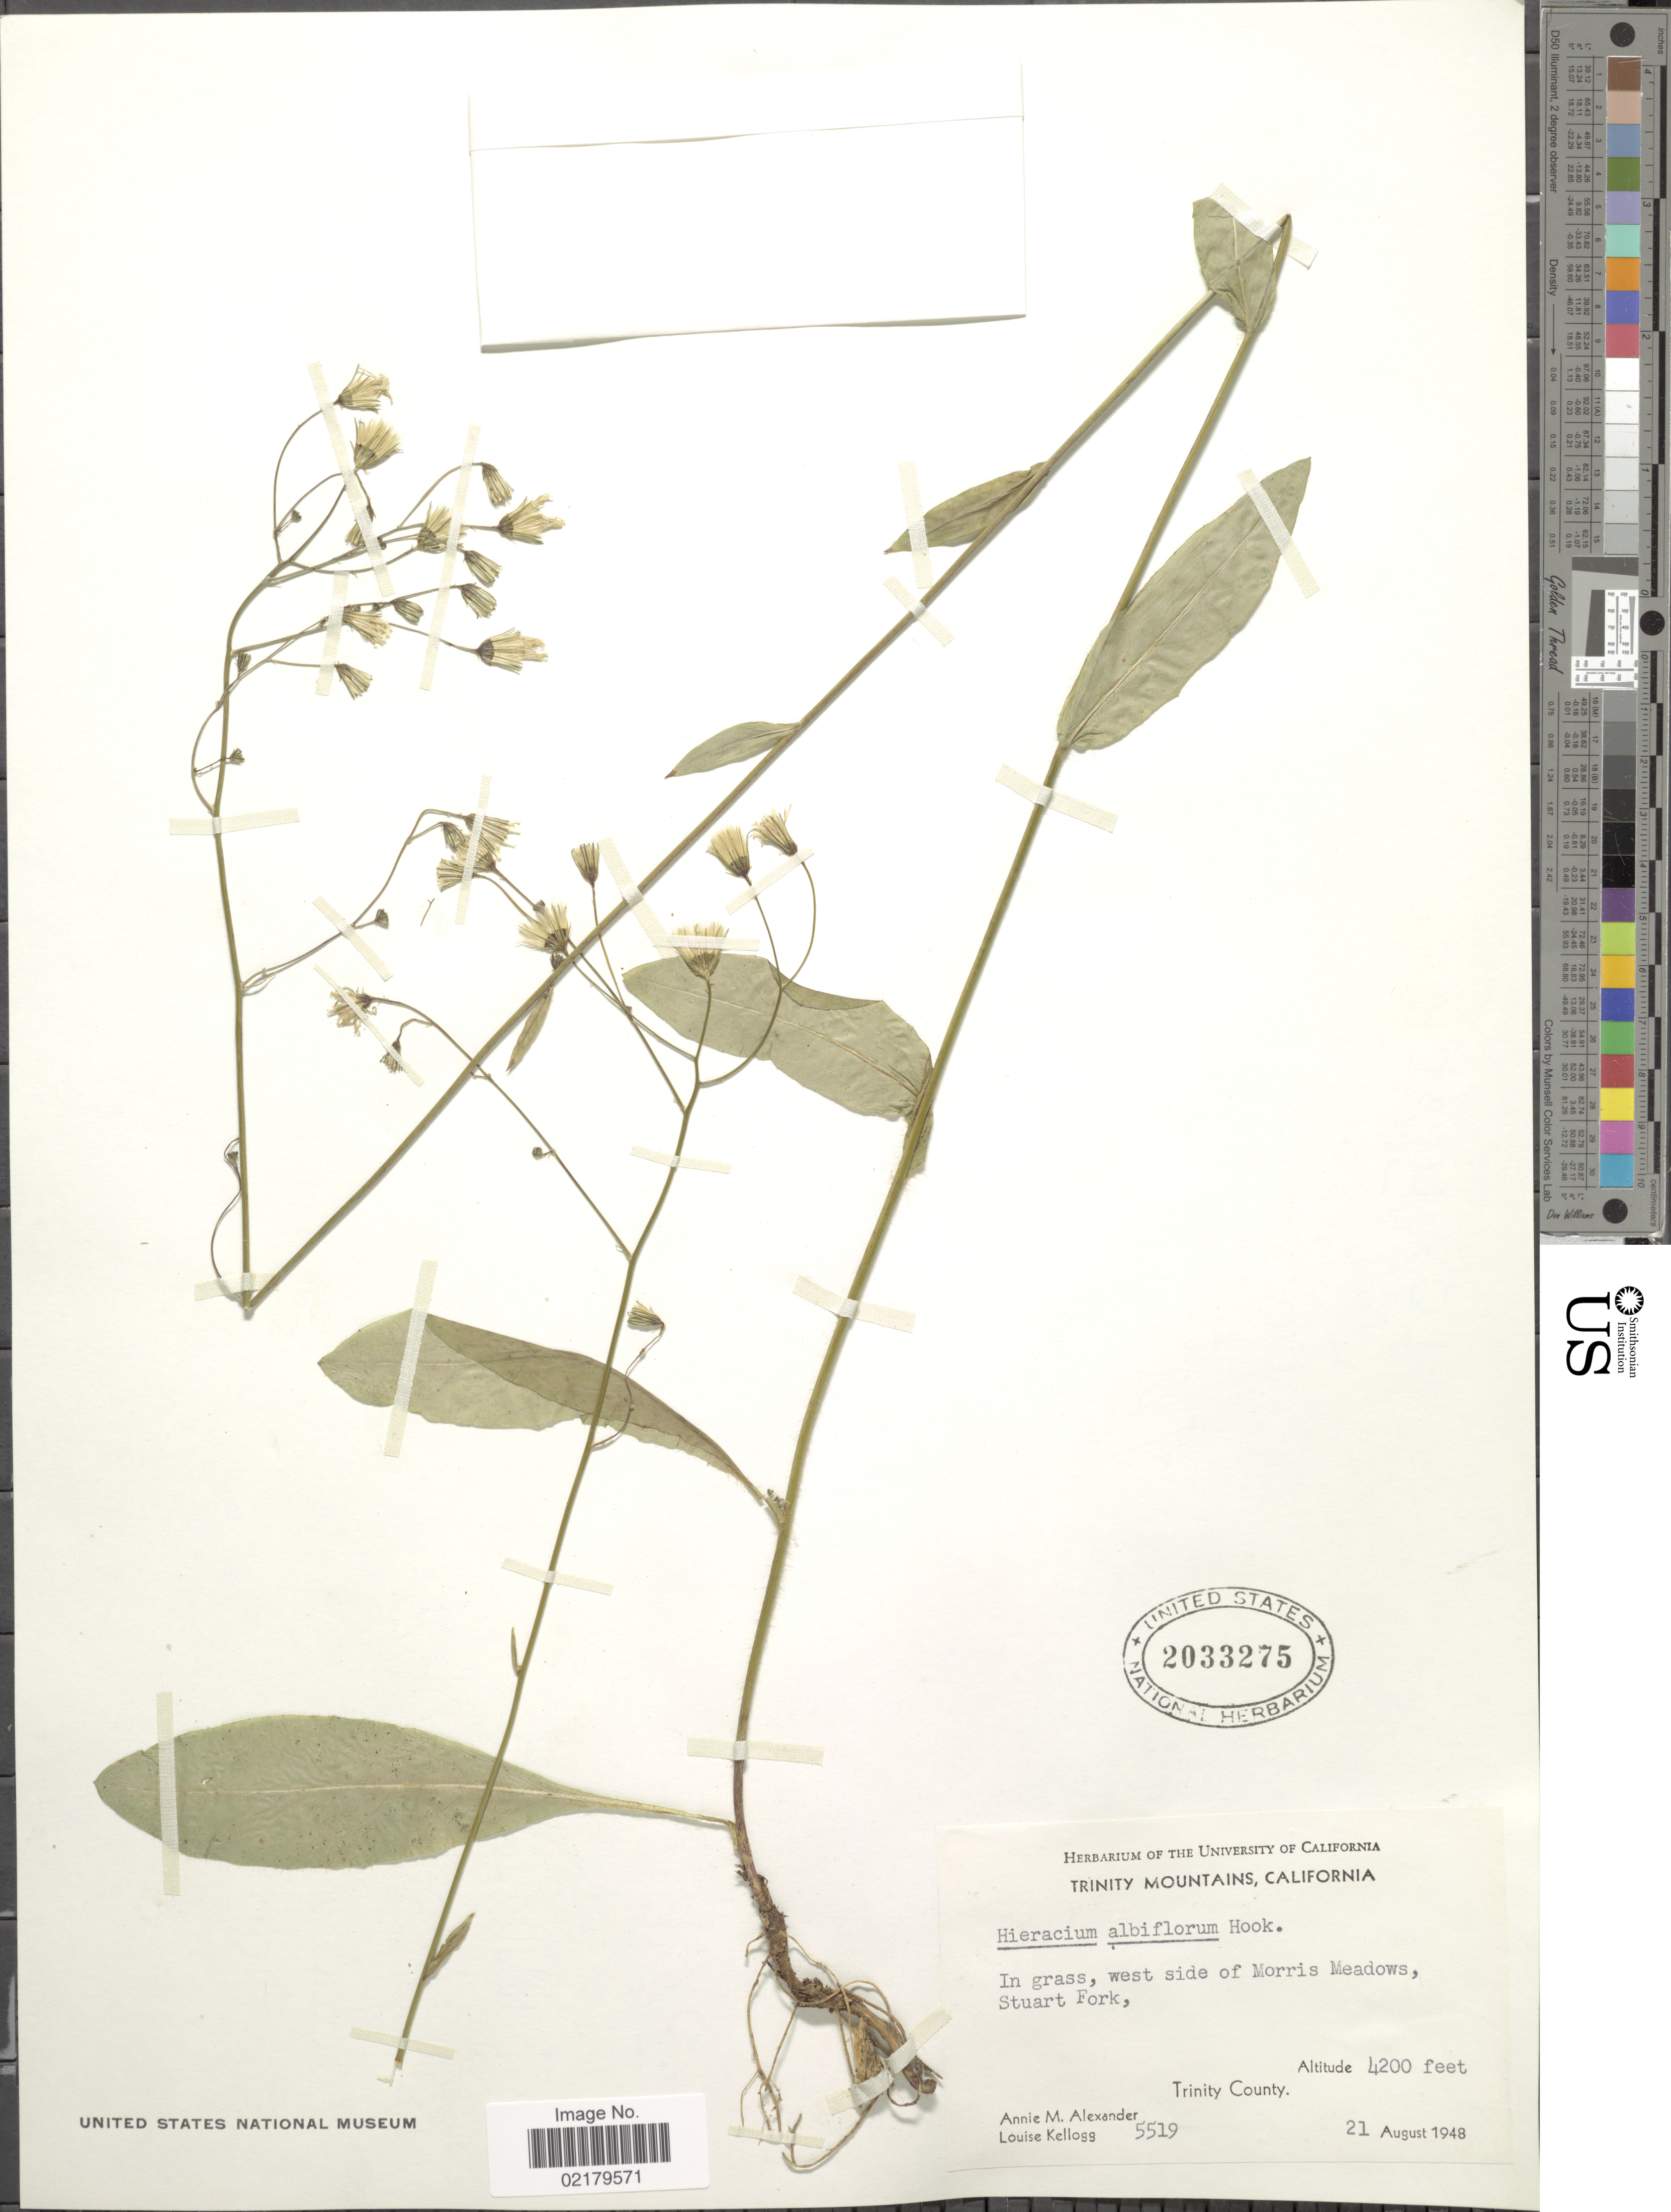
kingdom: Plantae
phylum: Tracheophyta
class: Magnoliopsida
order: Asterales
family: Asteraceae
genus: Hieracium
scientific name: Hieracium albiflorum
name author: Hook.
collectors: A. M. Alexander & L. Kellogg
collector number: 5519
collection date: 1948-08-21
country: United States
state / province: California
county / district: Trinity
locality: Trinity Mountains, In grass, west side of Morris Meadows, Stuart Fork, Trinity County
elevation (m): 1280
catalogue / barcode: US 2033275